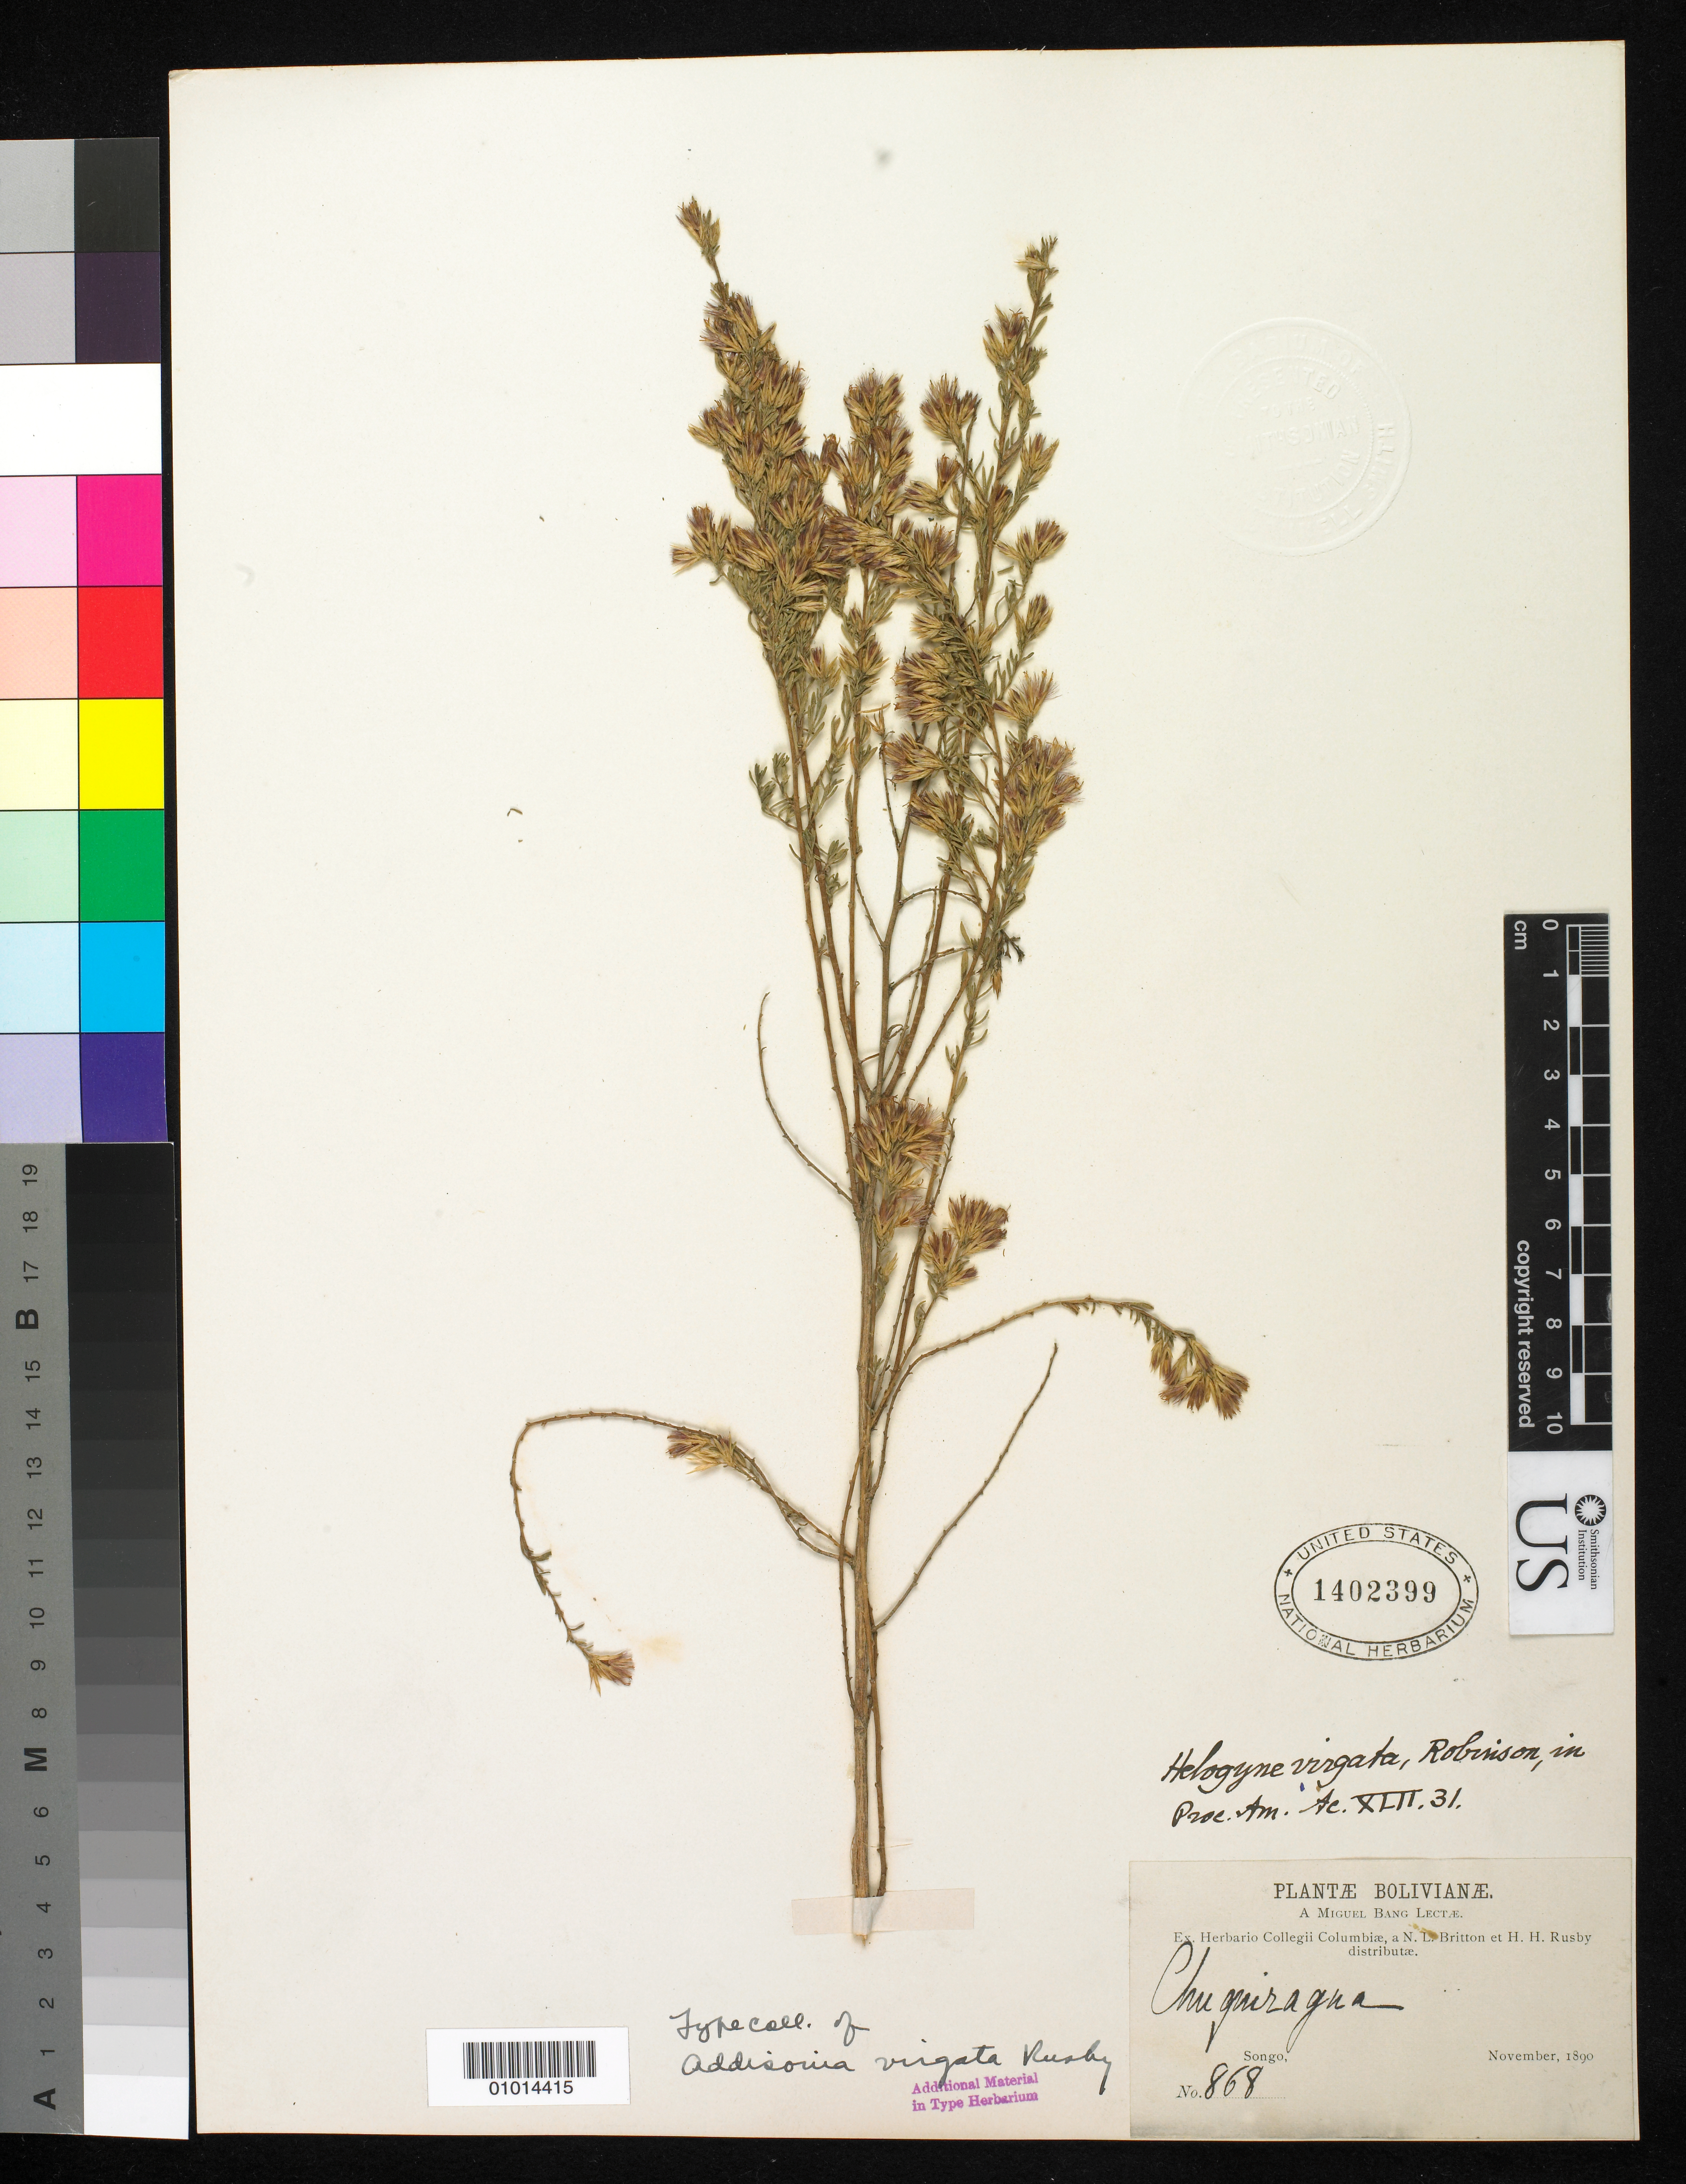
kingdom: Plantae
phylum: Tracheophyta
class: Magnoliopsida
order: Asterales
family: Asteraceae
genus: Addisonia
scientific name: Addisonia virgata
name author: Rusby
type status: Type Collection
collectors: M. Bang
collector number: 868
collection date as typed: Nov 1890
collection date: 1890-11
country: Bolivia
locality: Chuguiragua.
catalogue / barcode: US 1402399